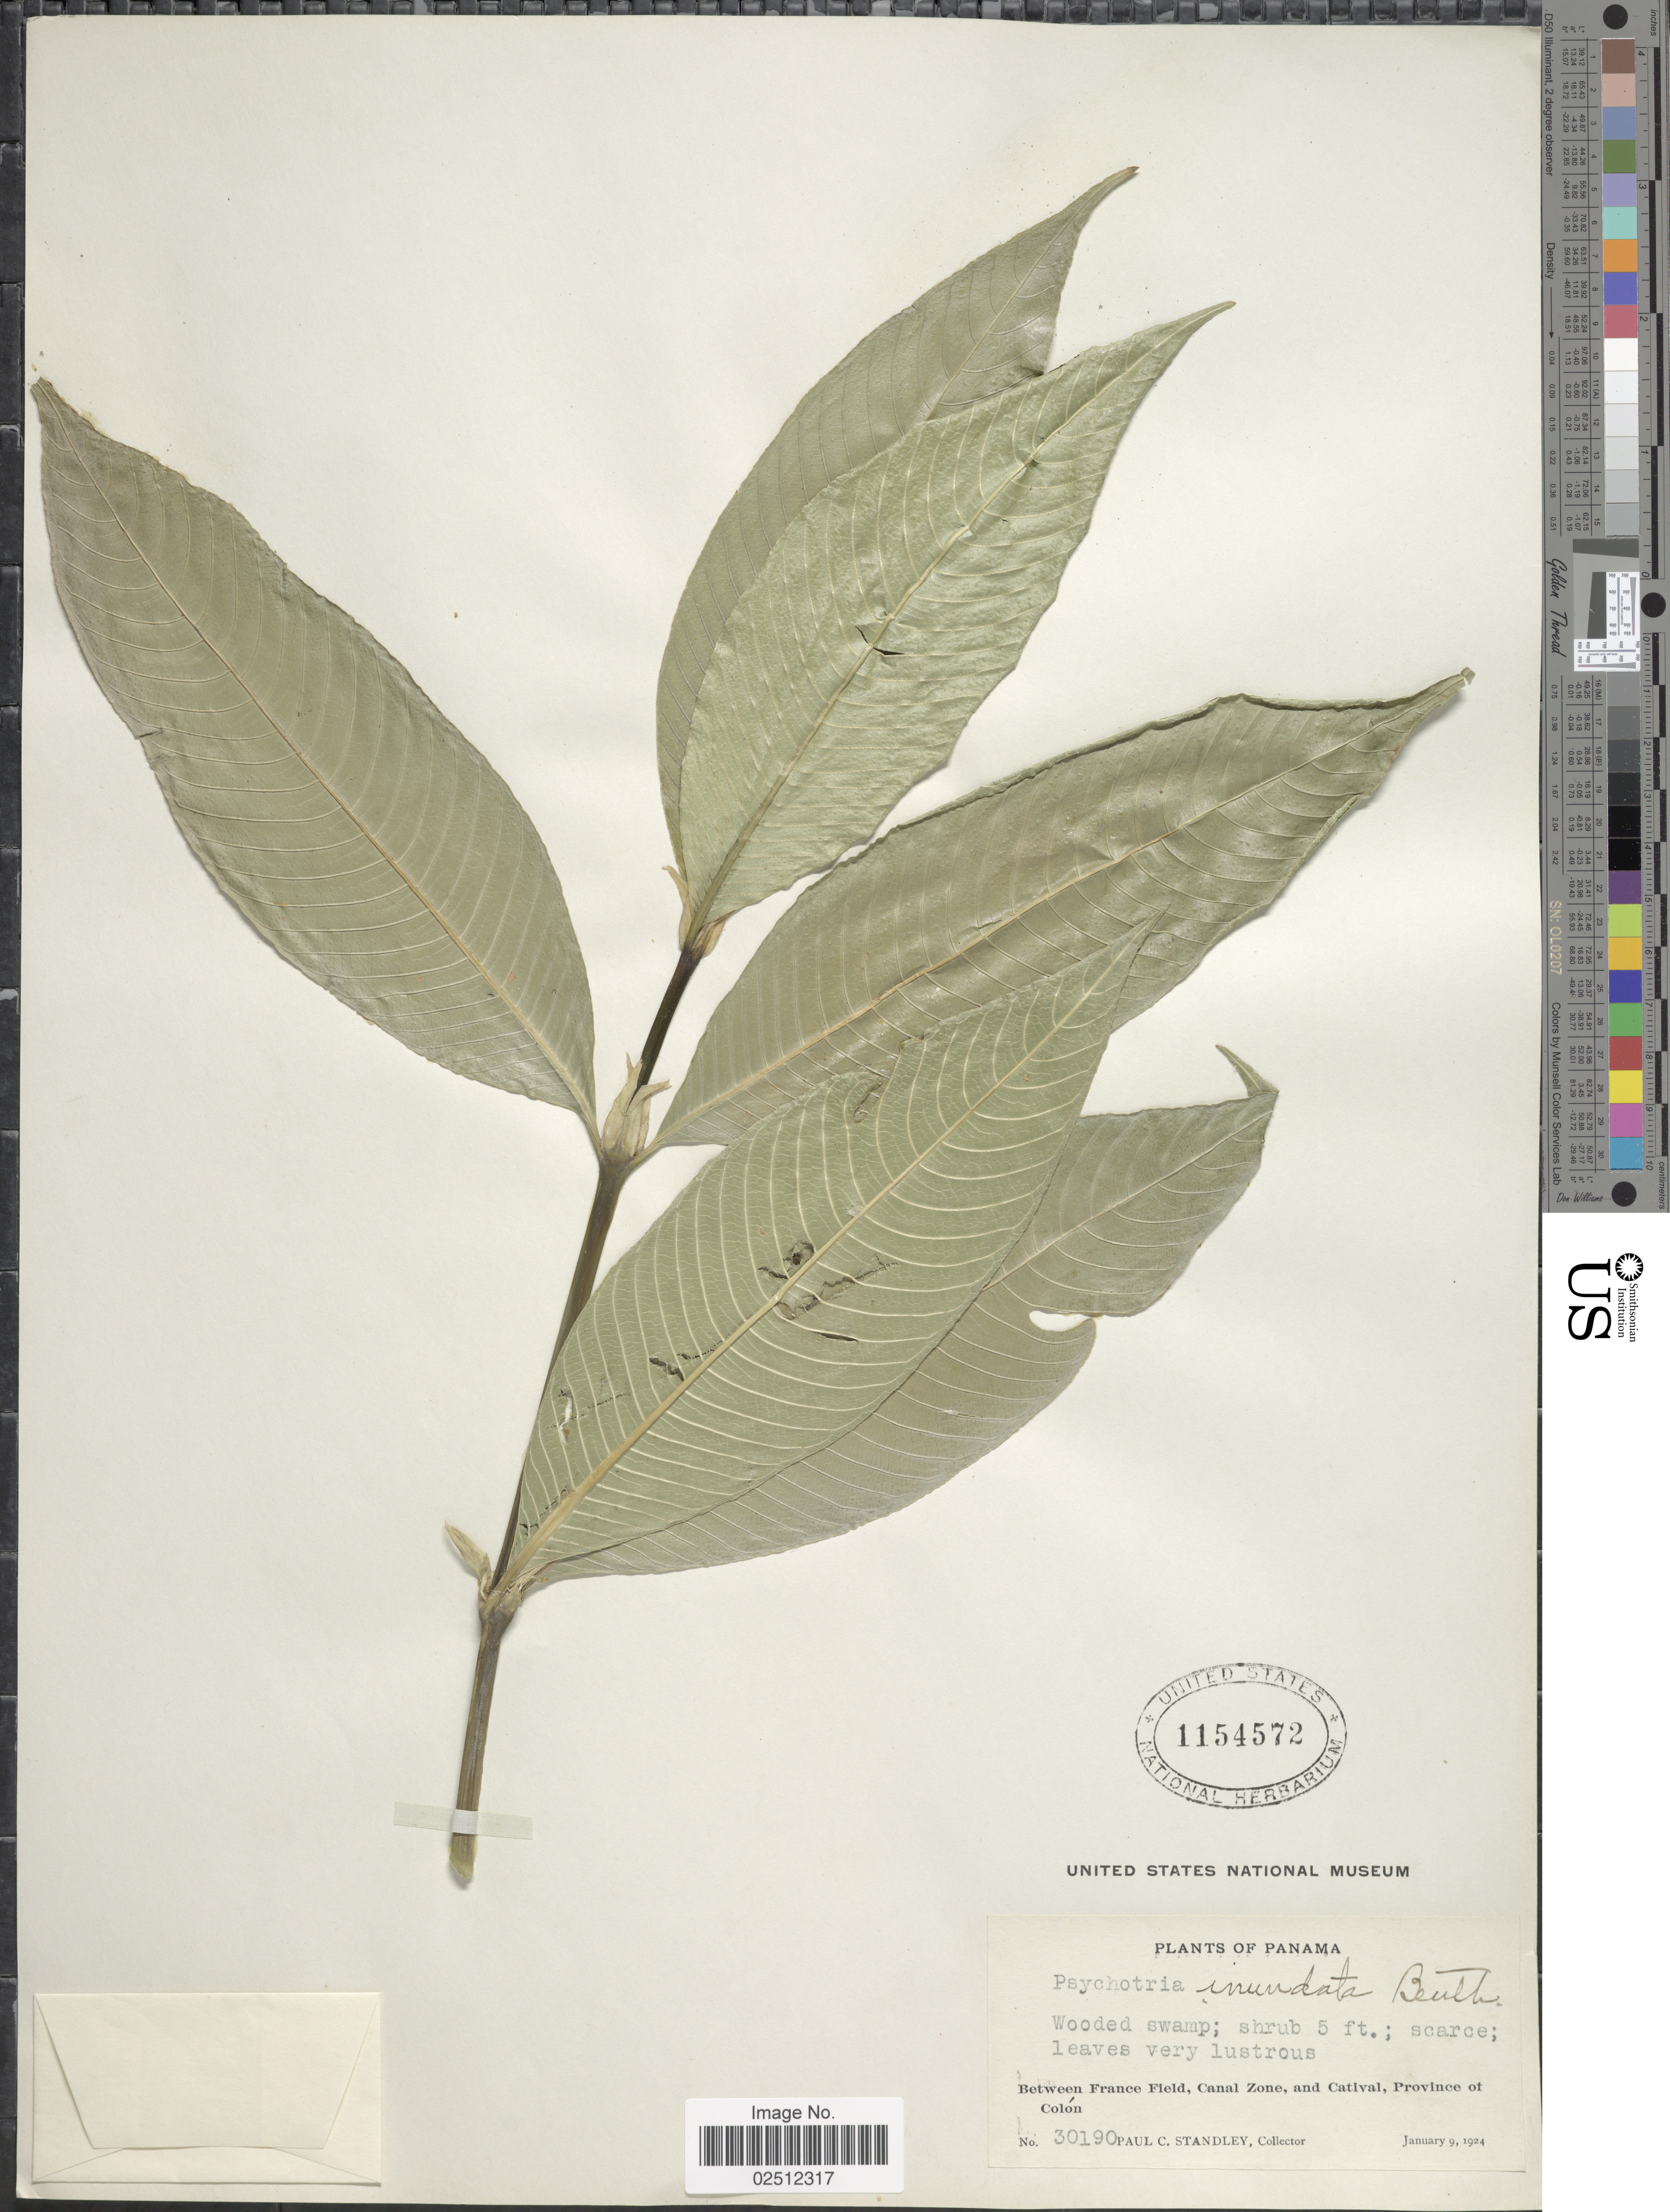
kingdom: Plantae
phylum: Tracheophyta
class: Magnoliopsida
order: Gentianales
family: Rubiaceae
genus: Psychotria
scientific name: Psychotria inundata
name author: Benth.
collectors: P. C. Standley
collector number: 30190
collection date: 1924-01-09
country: Panama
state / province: Colón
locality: Wooded swamp; Between France Field, Canal Zone, and Catival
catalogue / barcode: US 1154572